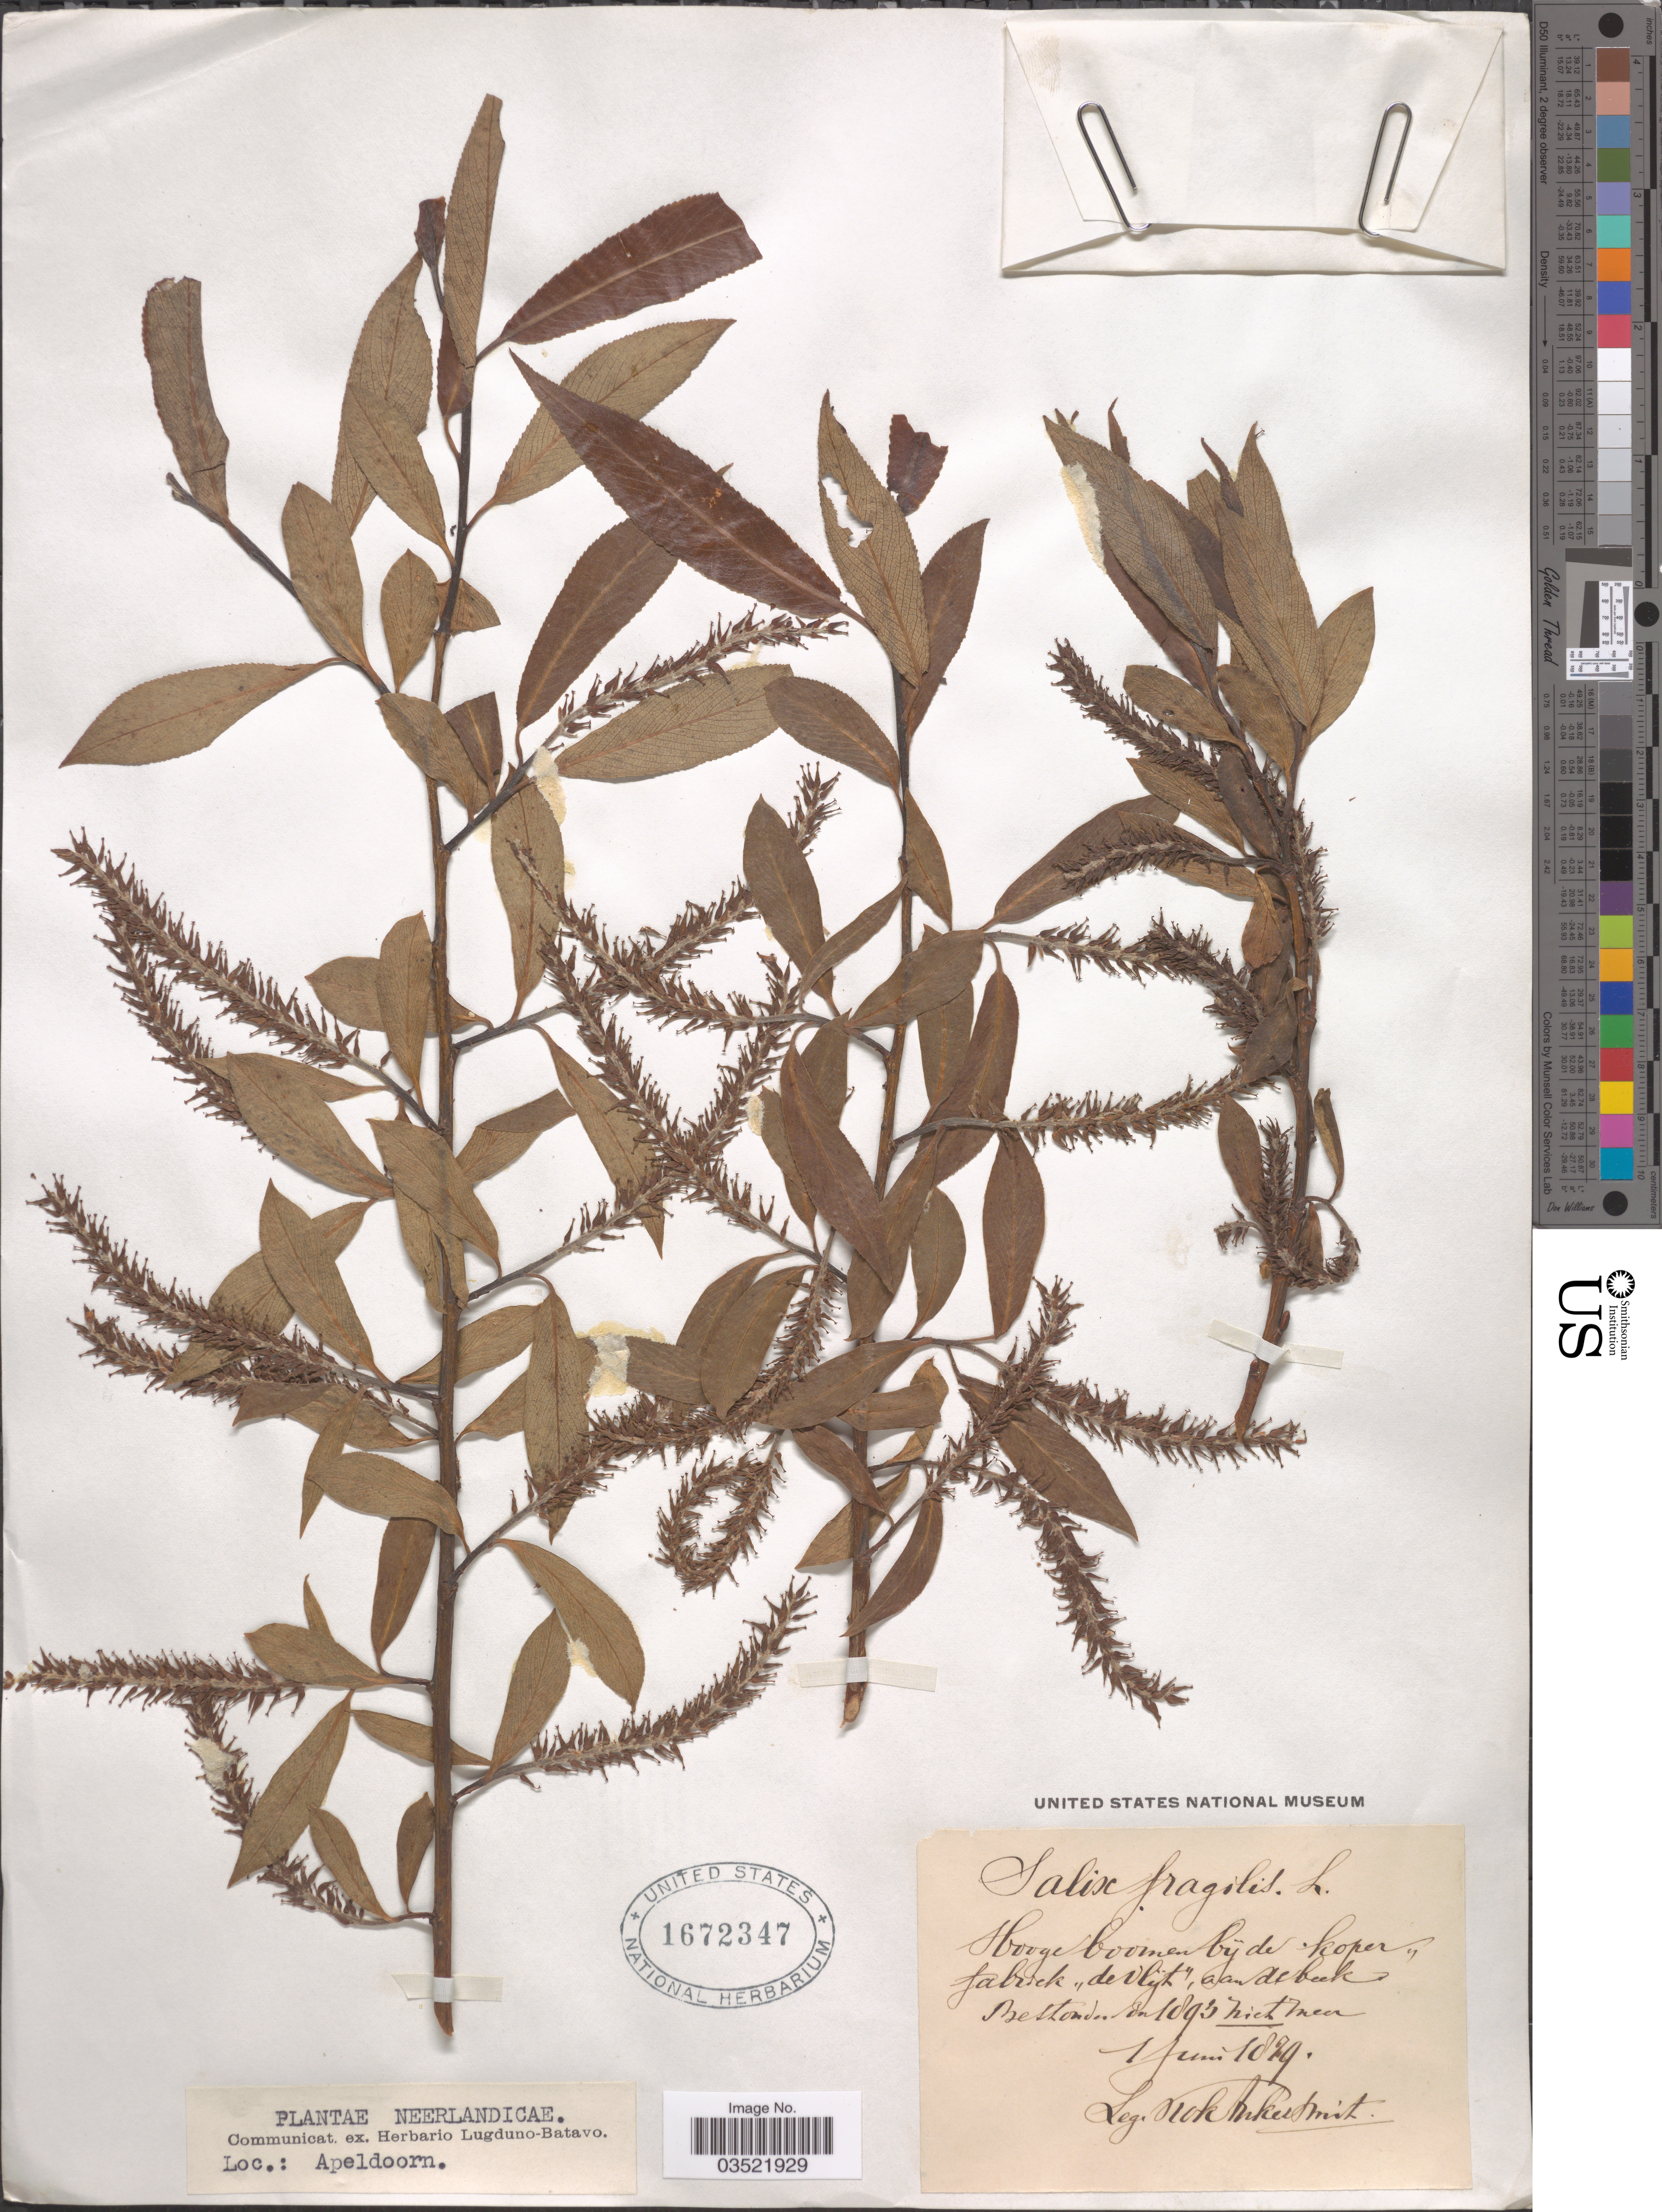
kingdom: Plantae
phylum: Tracheophyta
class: Magnoliopsida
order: Malpighiales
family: Salicaceae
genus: Salix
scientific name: Salix fragilis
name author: L.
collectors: Kok Ankersmit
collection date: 1879-06-01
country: Netherlands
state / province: Gelderland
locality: Apeldoorn.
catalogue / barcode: US 1672347